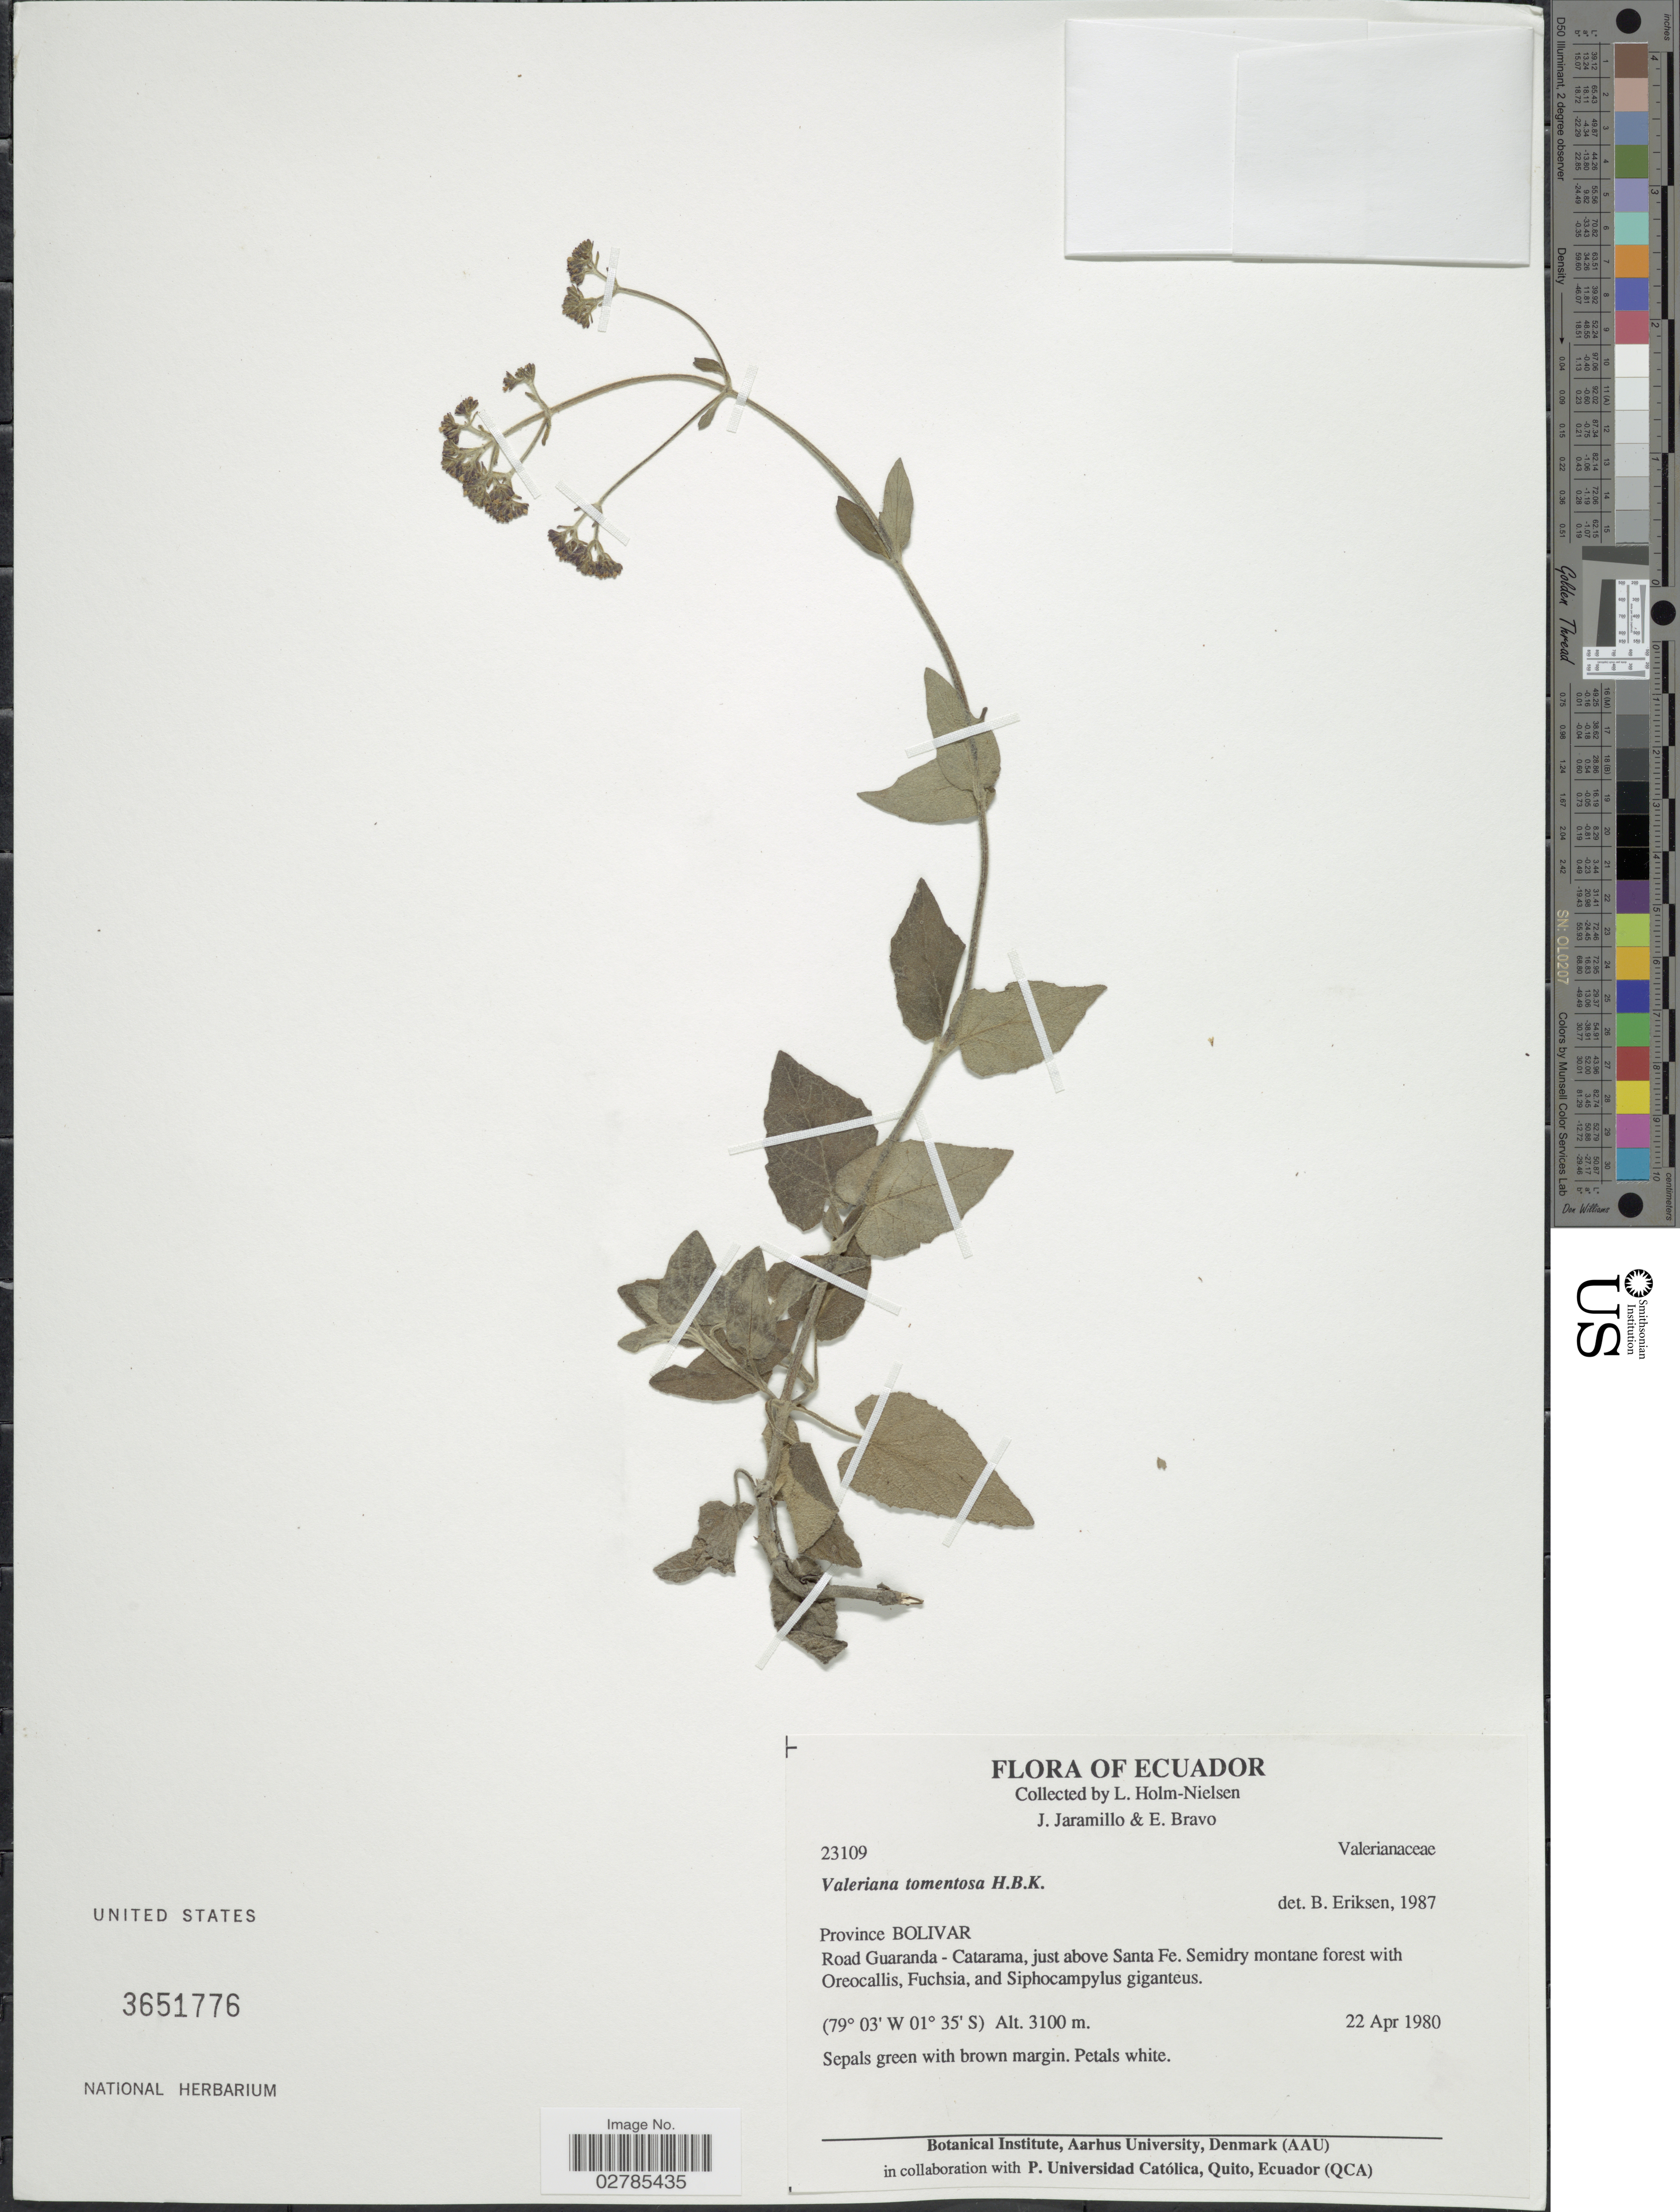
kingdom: Plantae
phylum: Tracheophyta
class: Magnoliopsida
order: Dipsacales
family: Caprifoliaceae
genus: Valeriana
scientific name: Valeriana tomentosa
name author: Kunth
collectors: L. Holm-Nielsen, J. Jaramillo & E. Bravo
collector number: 23109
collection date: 1980-04-22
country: Ecuador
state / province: Bolívar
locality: Road Guaranda-Catarama, just above Santa Fe.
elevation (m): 3100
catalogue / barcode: US 3651776